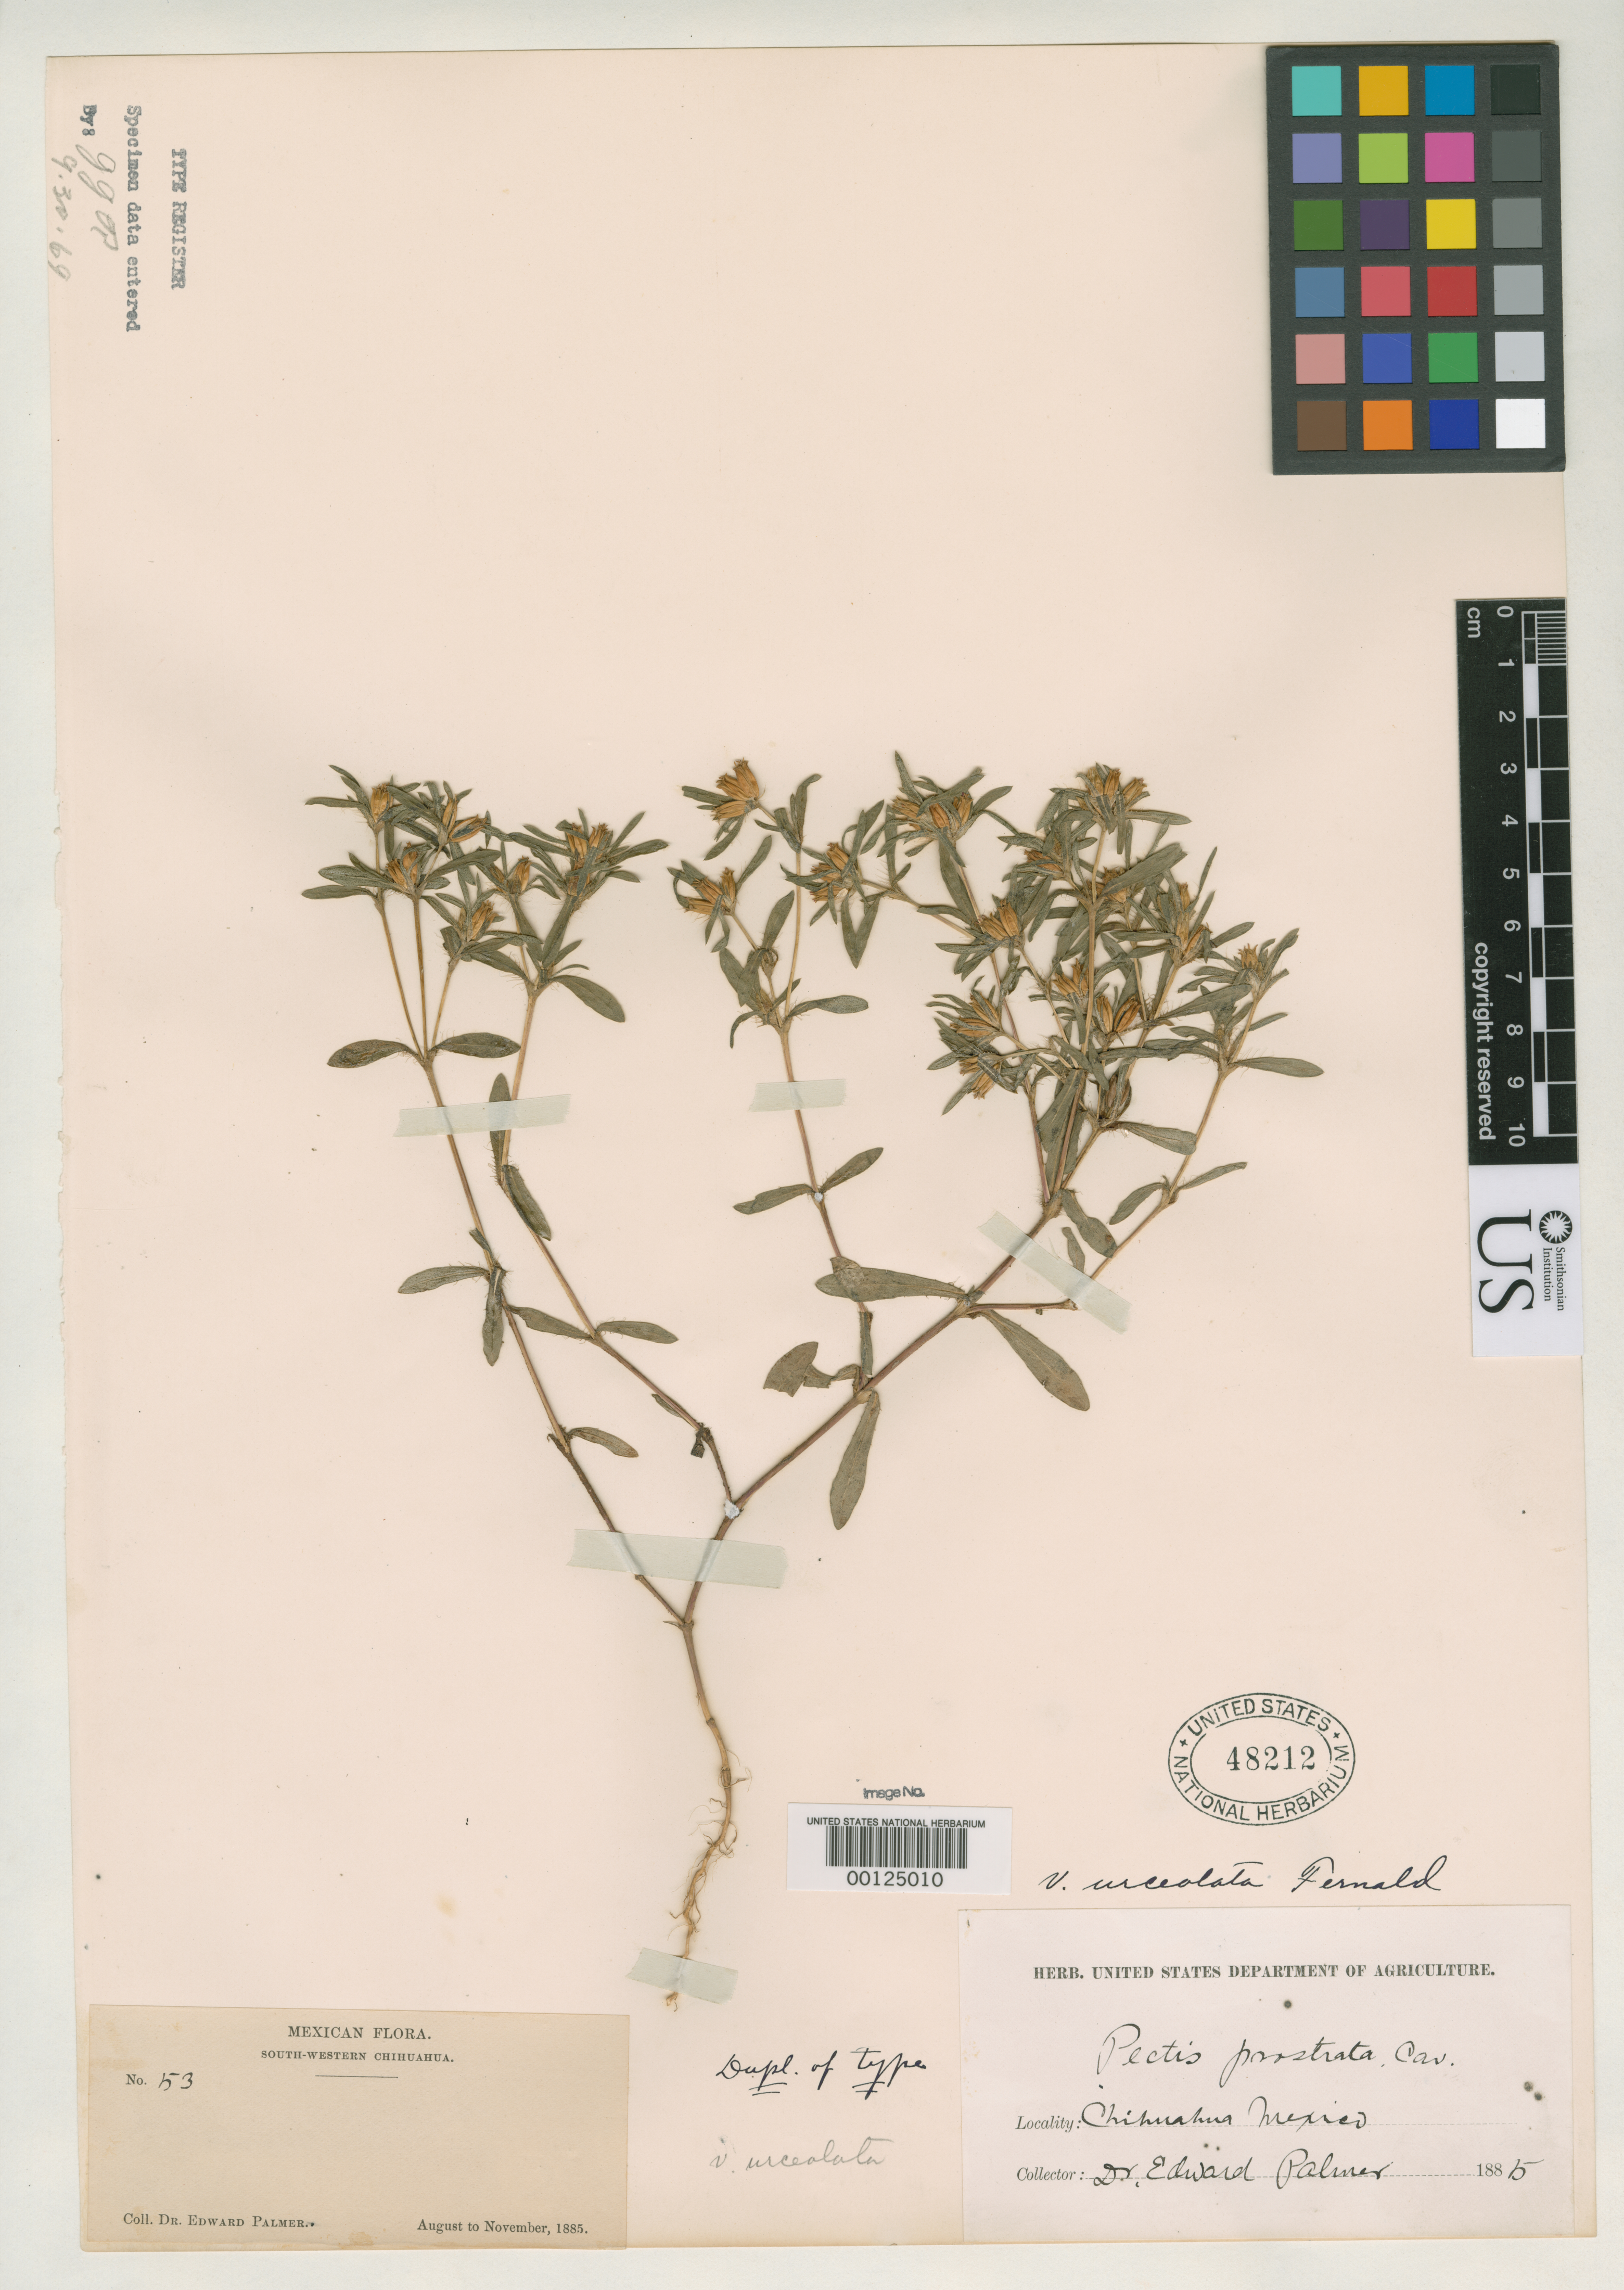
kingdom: Plantae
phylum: Tracheophyta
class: Magnoliopsida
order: Asterales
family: Asteraceae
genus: Pectis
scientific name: Pectis prostrata var. urceolata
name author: Fernald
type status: Isotype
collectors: E. Palmer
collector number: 53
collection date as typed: Aug 1885 to -- Nov 1885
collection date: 1885-08/1885-11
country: Mexico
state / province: Chihuahua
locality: Hacienda San Jose.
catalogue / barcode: US 48212